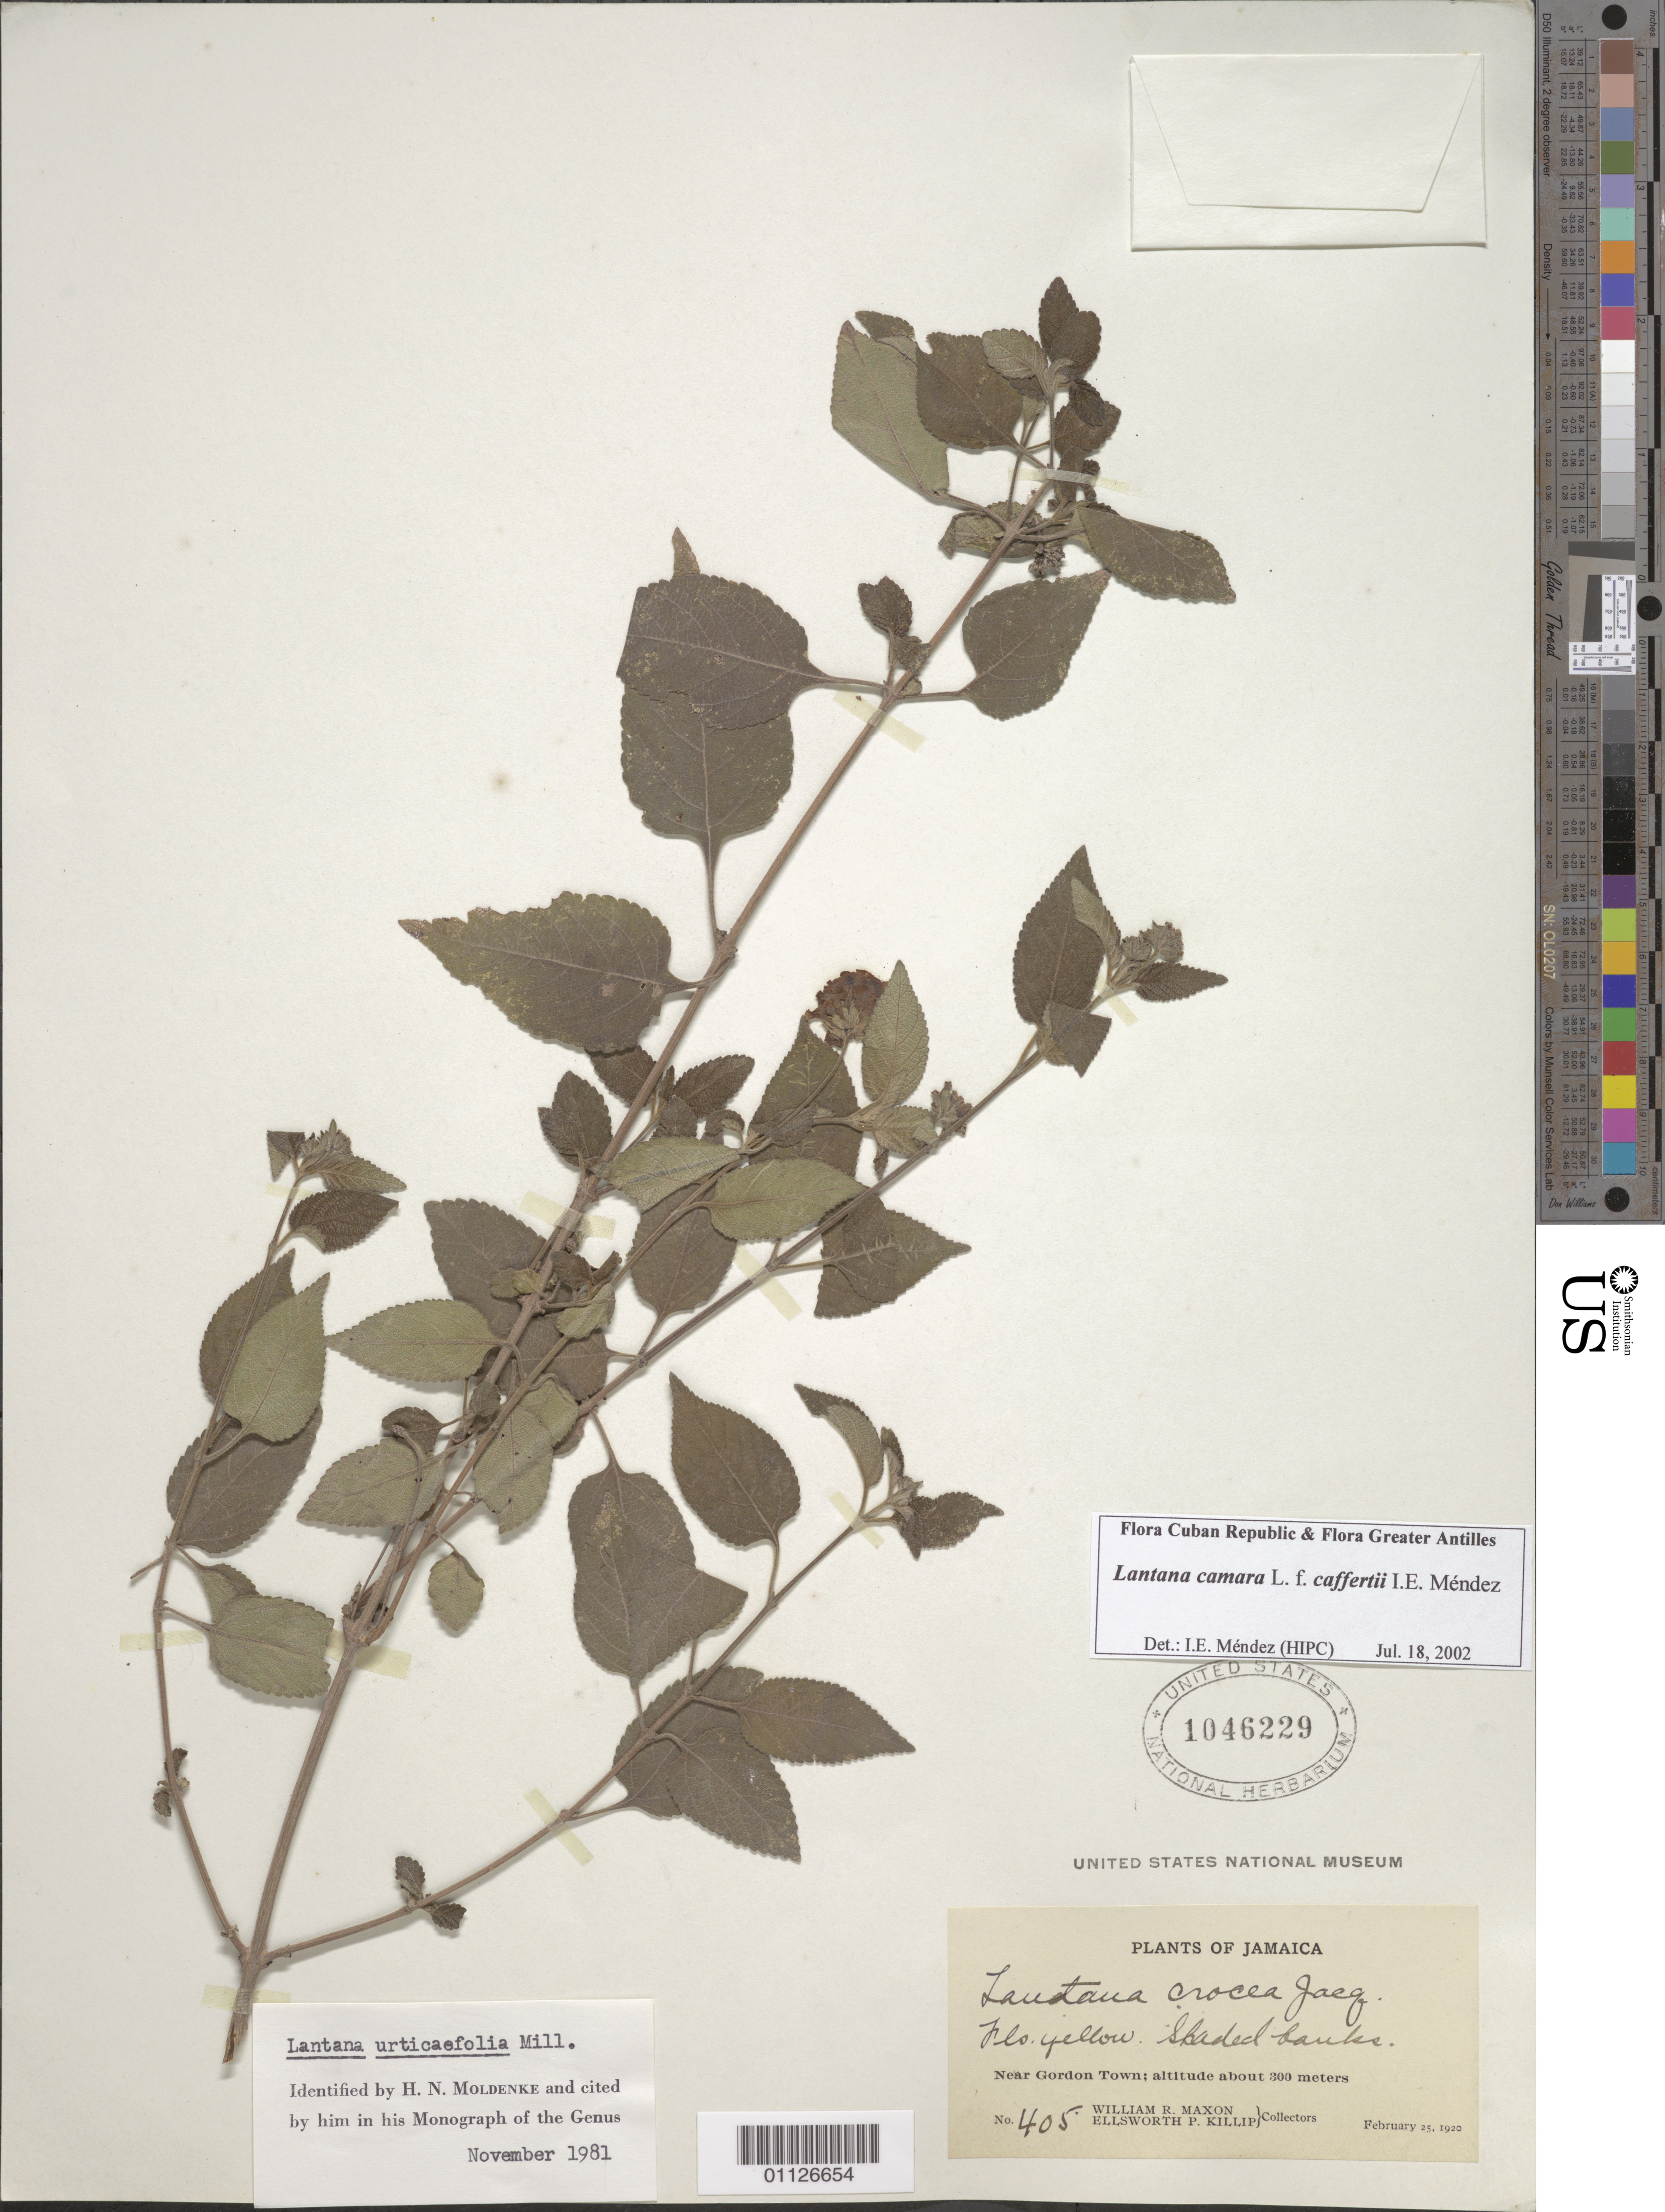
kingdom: Plantae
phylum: Tracheophyta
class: Magnoliopsida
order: Lamiales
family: Verbenaceae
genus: Lantana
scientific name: Lantana camara f. caffertyi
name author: I.E. Méndez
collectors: W. R. Maxon & E. P. Killip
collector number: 405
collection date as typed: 25 Feb 1920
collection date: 1920-02-25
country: Jamaica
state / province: Saint Andrew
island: Jamaica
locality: Near Gordon Town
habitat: shaded banks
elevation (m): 300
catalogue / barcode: US 1046229